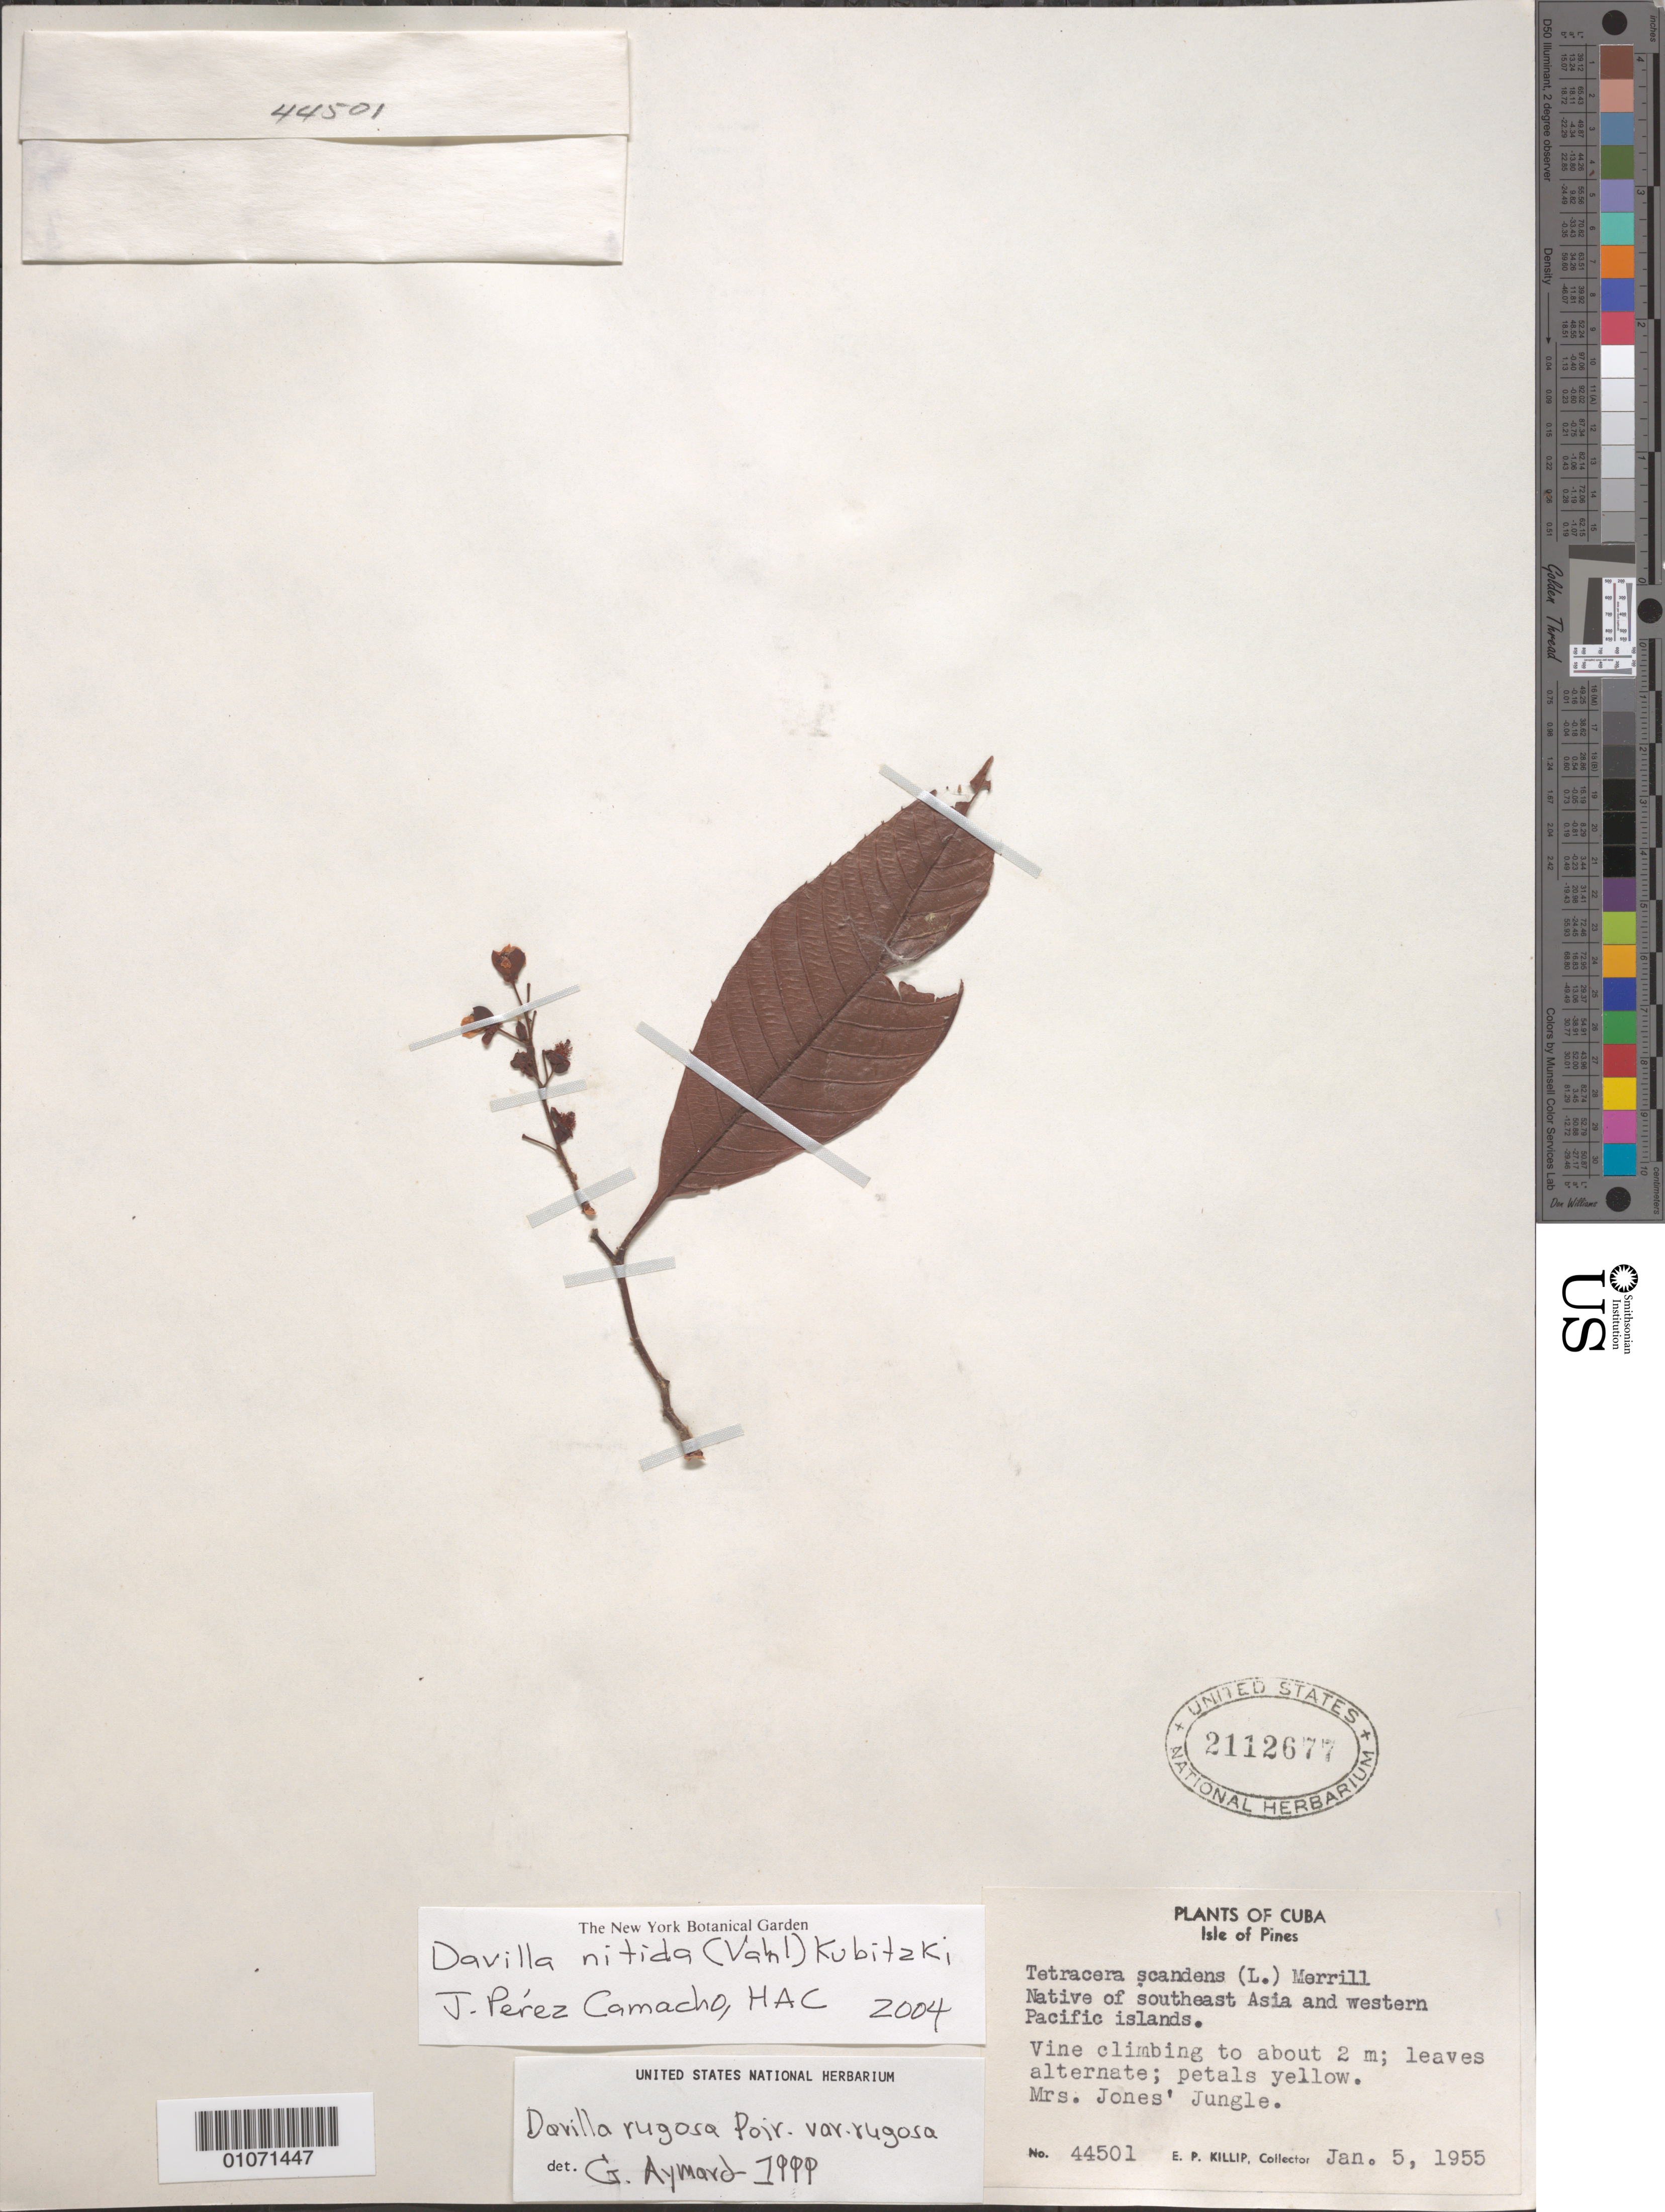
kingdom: Plantae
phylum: Tracheophyta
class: Magnoliopsida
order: Dilleniales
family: Dilleniaceae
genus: Davilla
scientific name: Davilla nitida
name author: (Vahl) Kubitzki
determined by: Peréz-Camacho, J.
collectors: E. P. Killip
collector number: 44501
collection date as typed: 05 Jan 1955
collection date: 1955-01-05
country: Cuba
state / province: Isla de La Juventud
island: Isla de la Juventud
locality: Mrs Jones' Jungle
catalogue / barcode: US 2112677